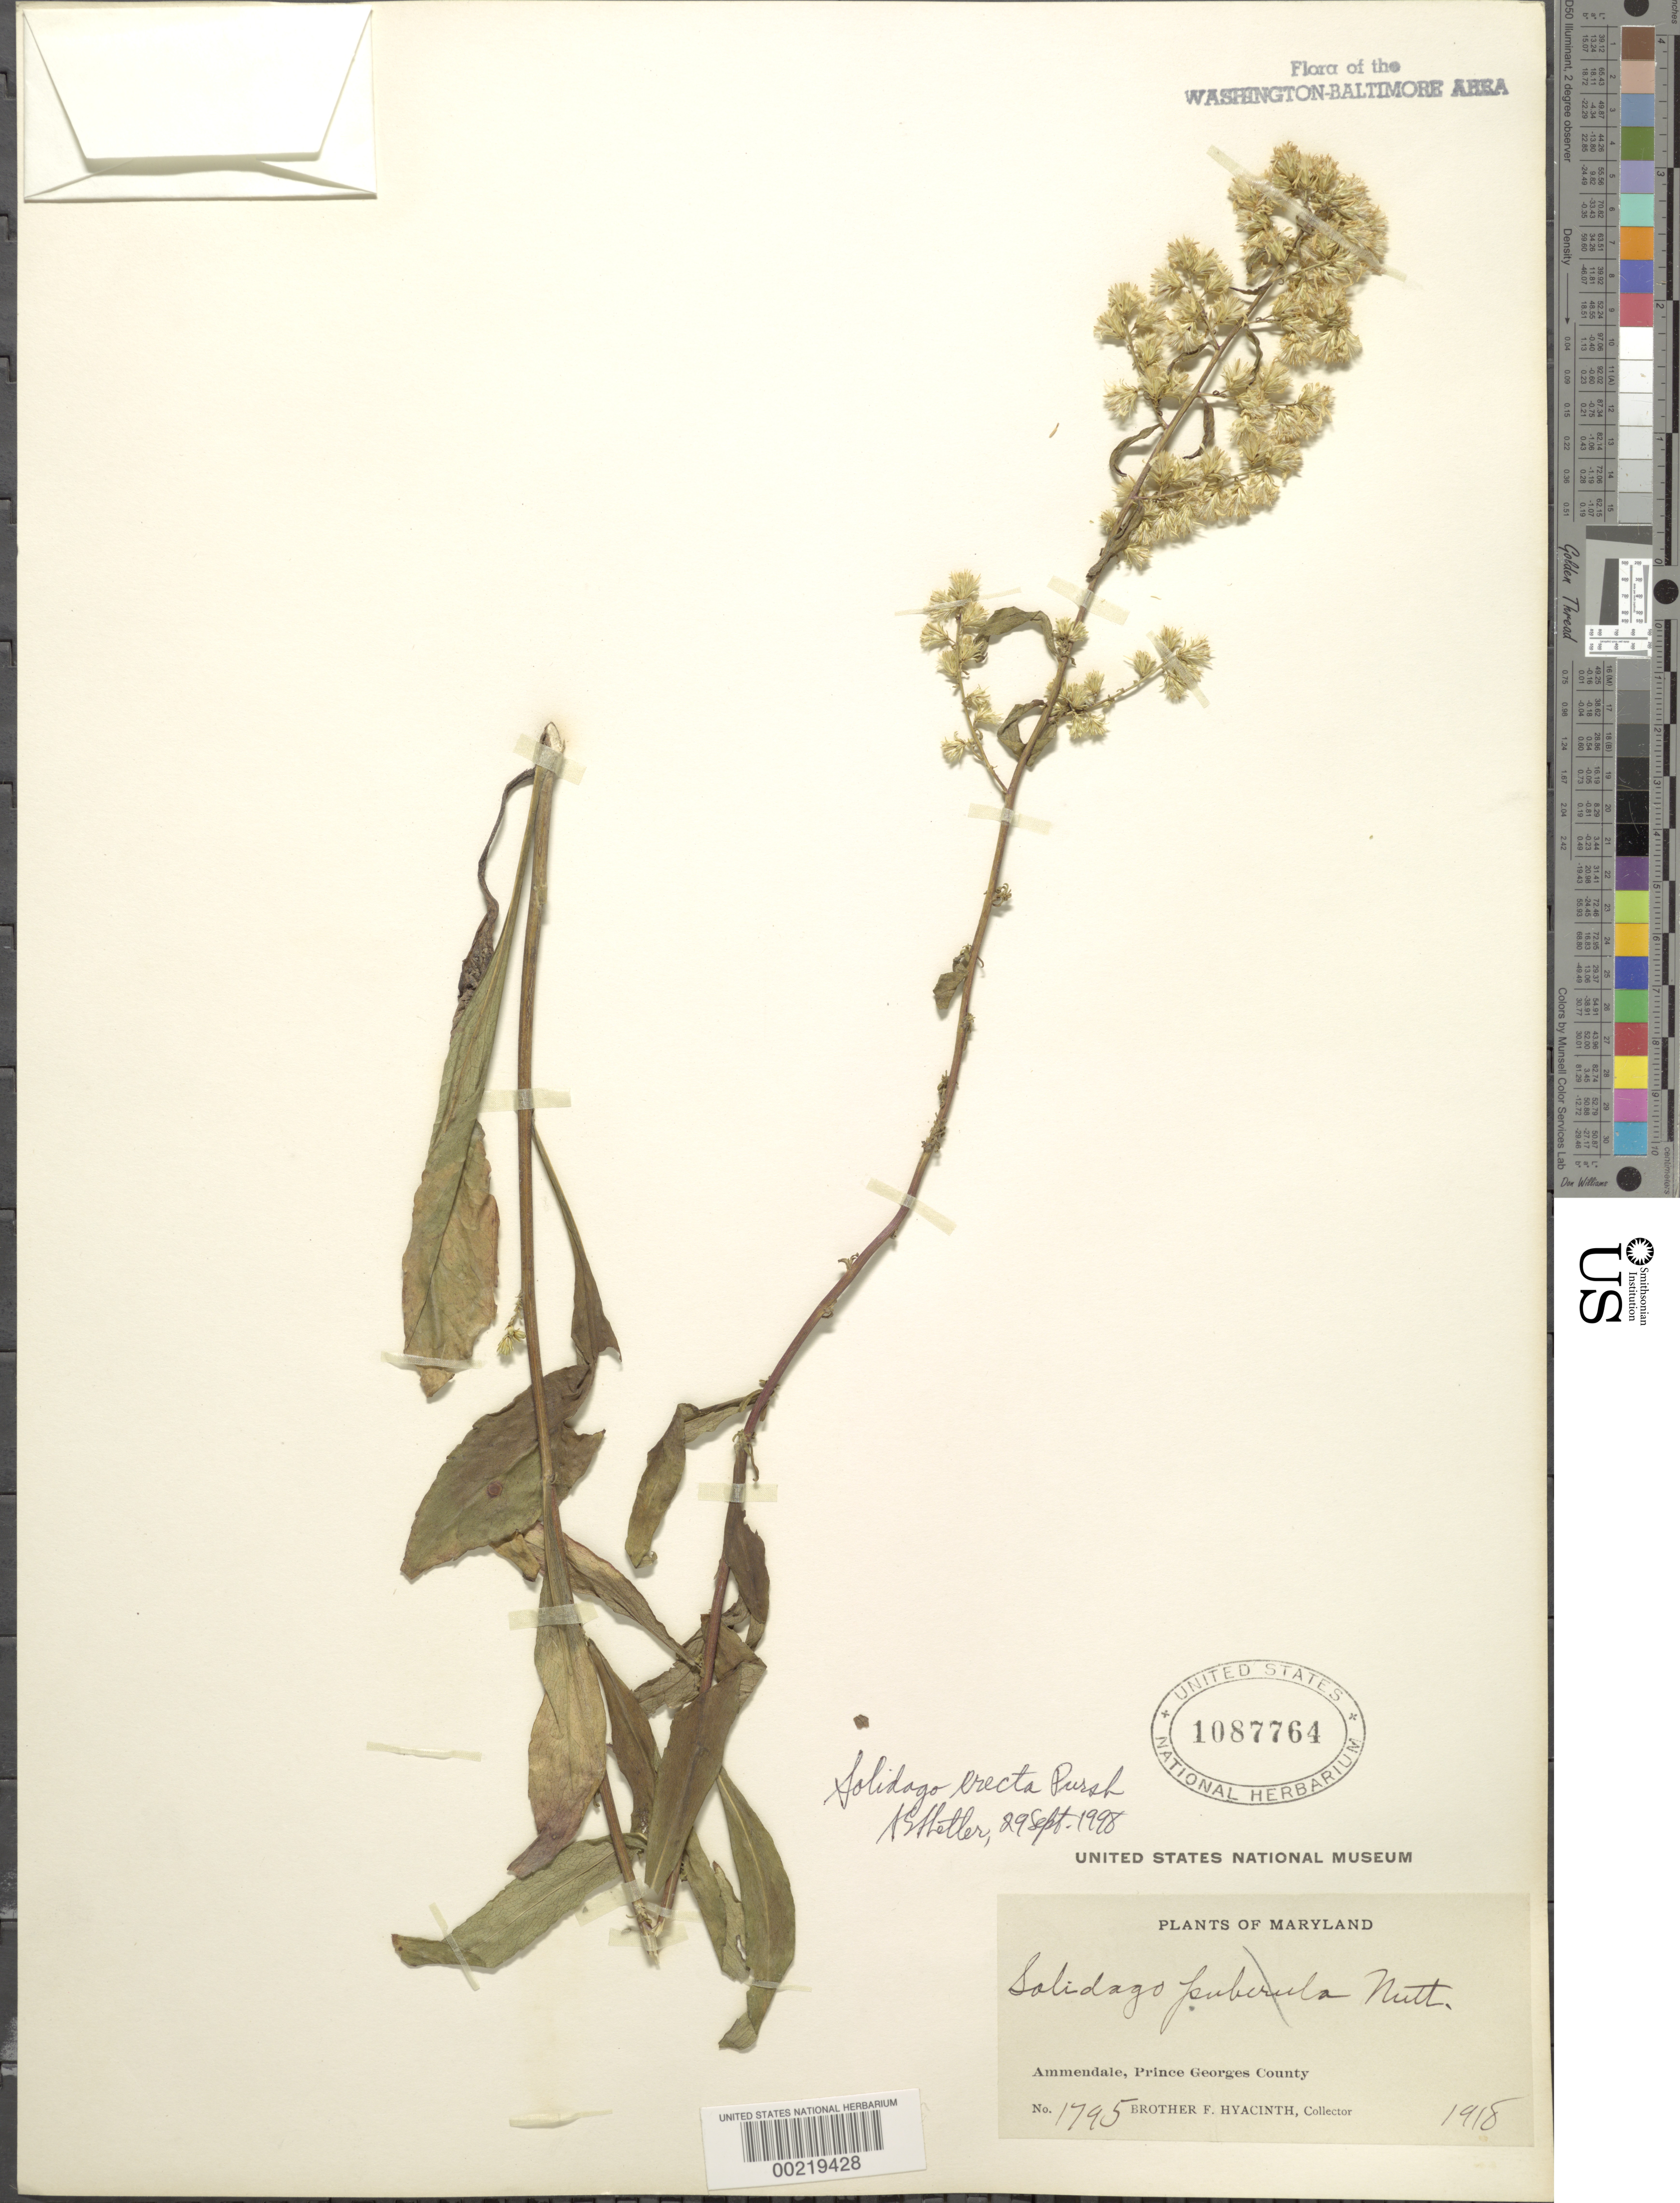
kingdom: Plantae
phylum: Tracheophyta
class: Magnoliopsida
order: Asterales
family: Asteraceae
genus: Solidago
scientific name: Solidago erecta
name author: Pursh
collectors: F. Hyacinth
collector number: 1795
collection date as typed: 1918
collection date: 1918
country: United States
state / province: Maryland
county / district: Prince George's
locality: Ammendale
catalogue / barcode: US 1087764